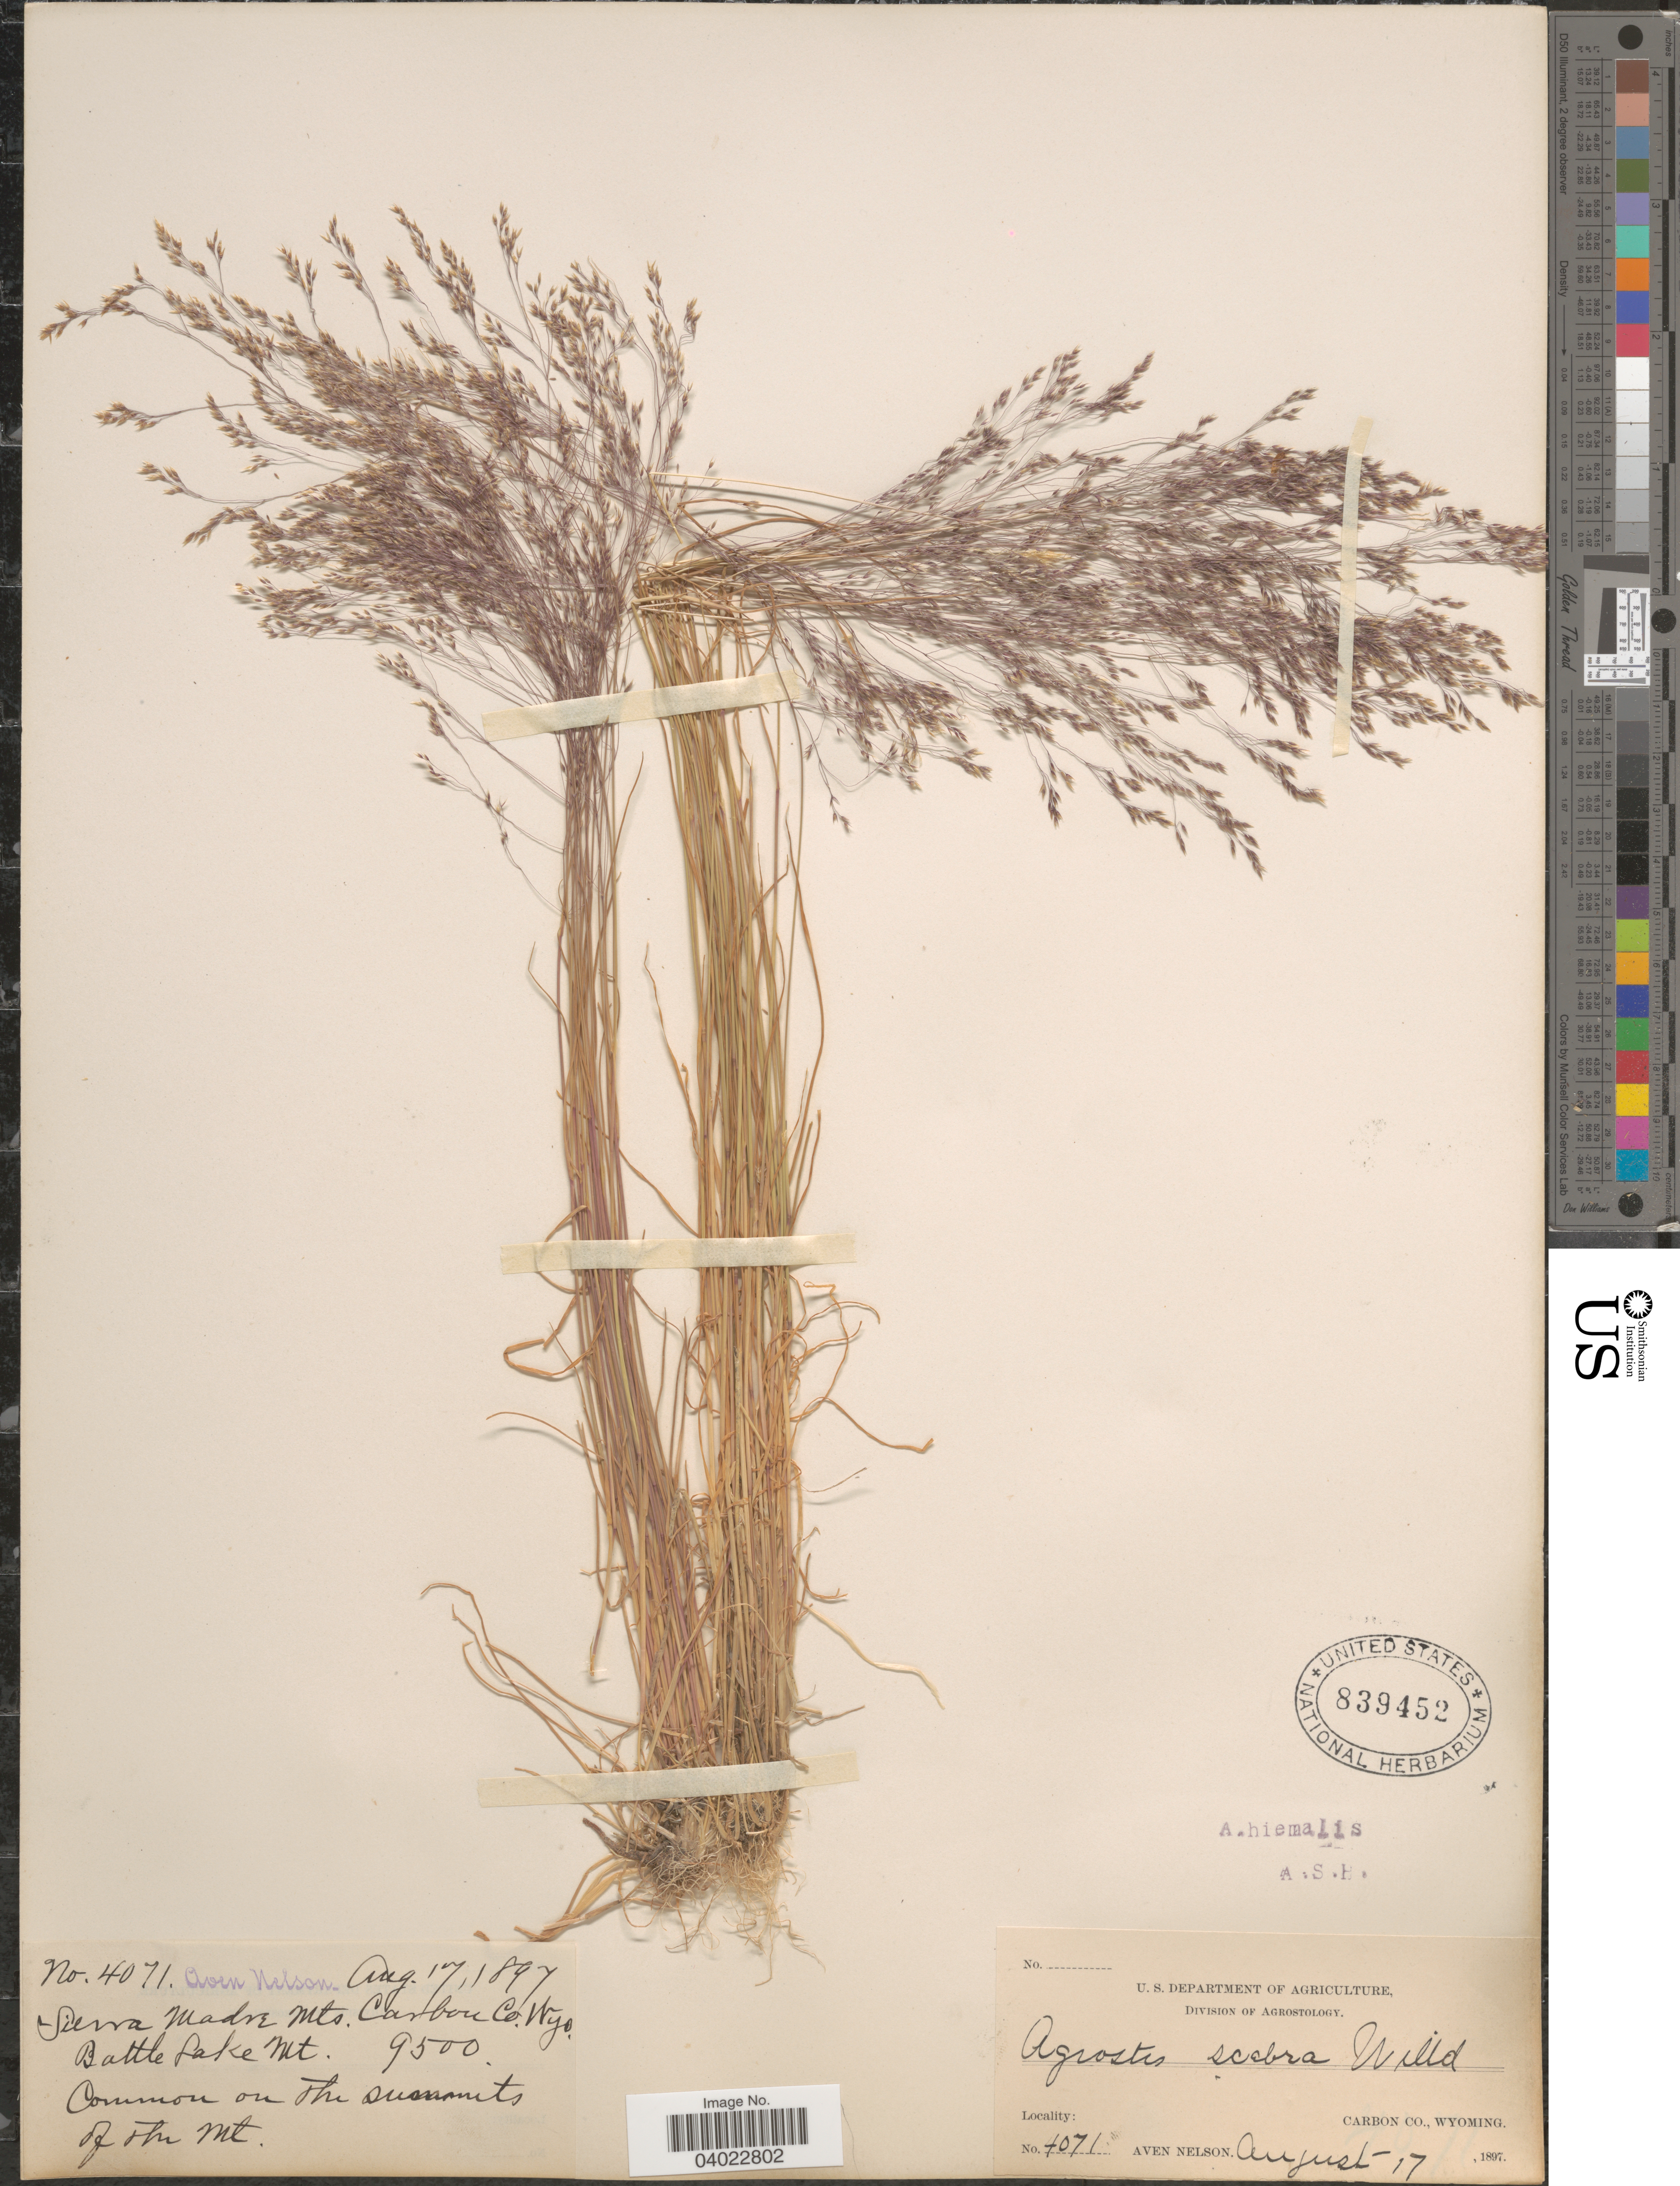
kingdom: Plantae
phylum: Tracheophyta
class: Liliopsida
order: Poales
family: Poaceae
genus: Agrostis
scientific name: Agrostis scabra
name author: Willd.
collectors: A. Nelson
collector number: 4071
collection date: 1897-08-17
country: United States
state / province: Wyoming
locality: Sierra Madre Mts. Carbon Co. Battle Lake Mt.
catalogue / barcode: US 839452